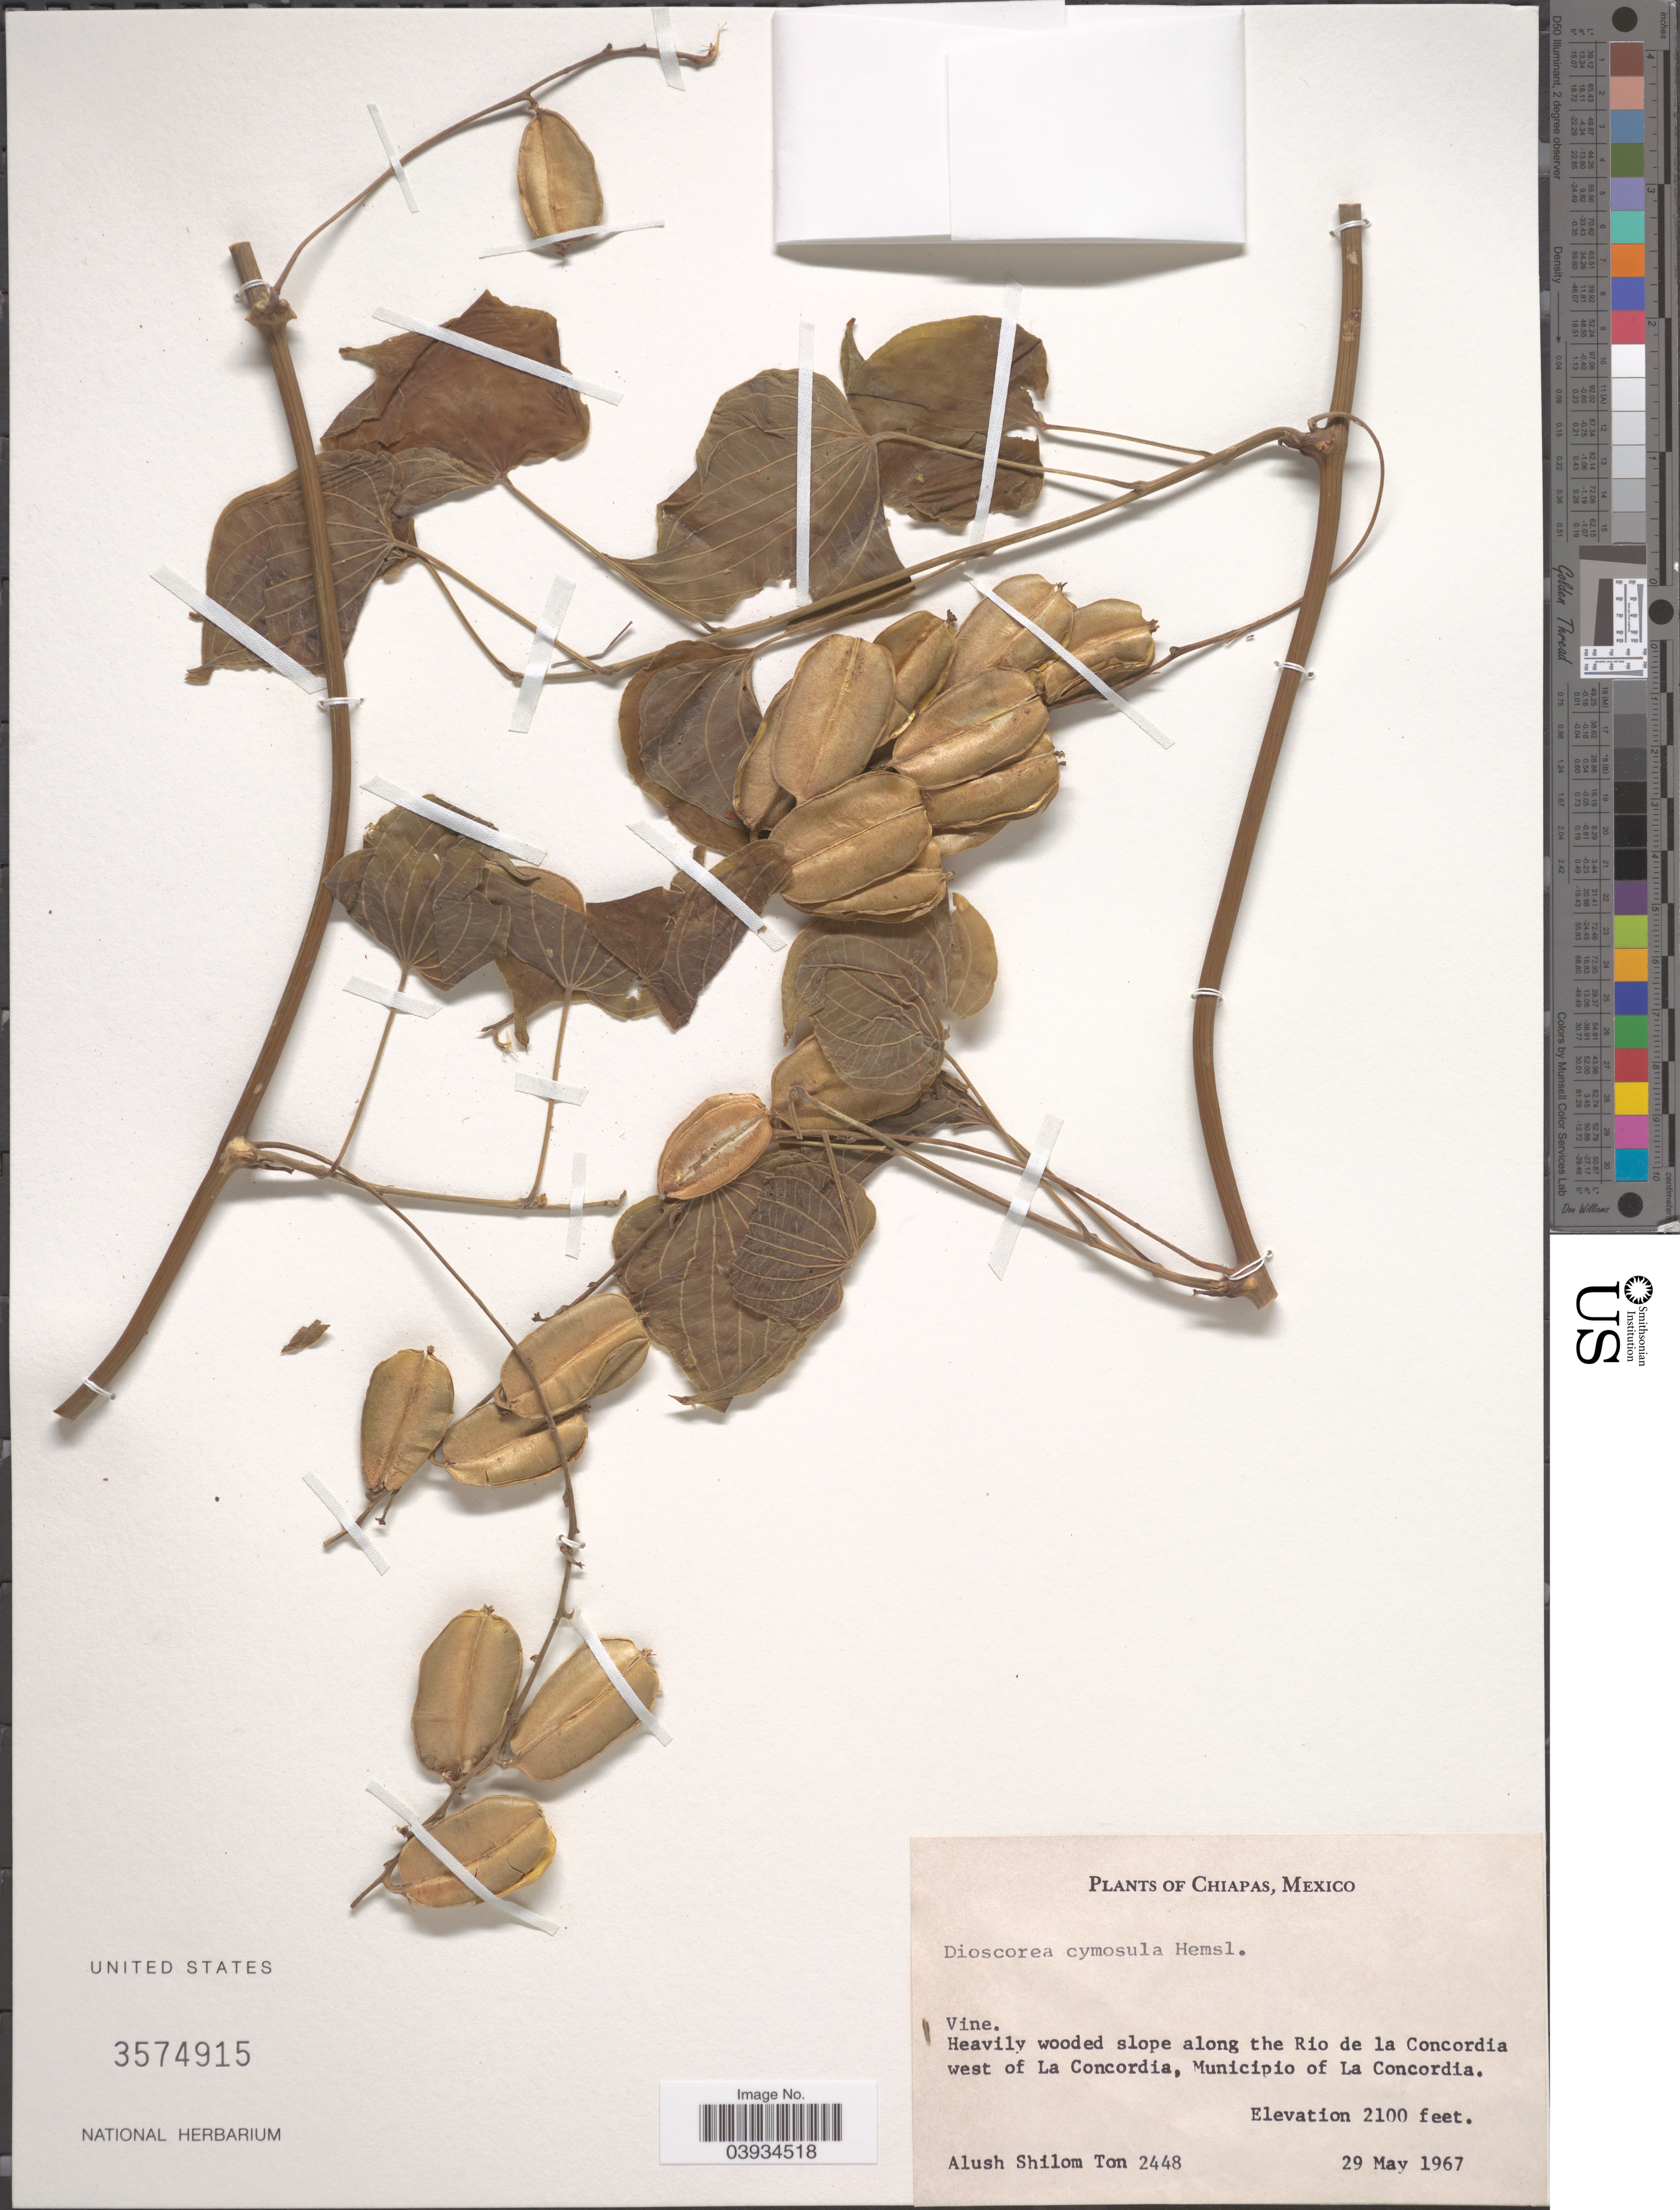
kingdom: Plantae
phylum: Tracheophyta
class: Liliopsida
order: Dioscoreales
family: Dioscoreaceae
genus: Dioscorea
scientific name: Dioscorea cymosula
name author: Hemsl.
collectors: A. M. Ton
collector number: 2448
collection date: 1967-05-29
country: Mexico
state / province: Chiapas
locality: Heavily wooded slope along the Rio de la Concordia west of La Concordia, Municipio of La Concordia.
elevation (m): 640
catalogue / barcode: US 3574915